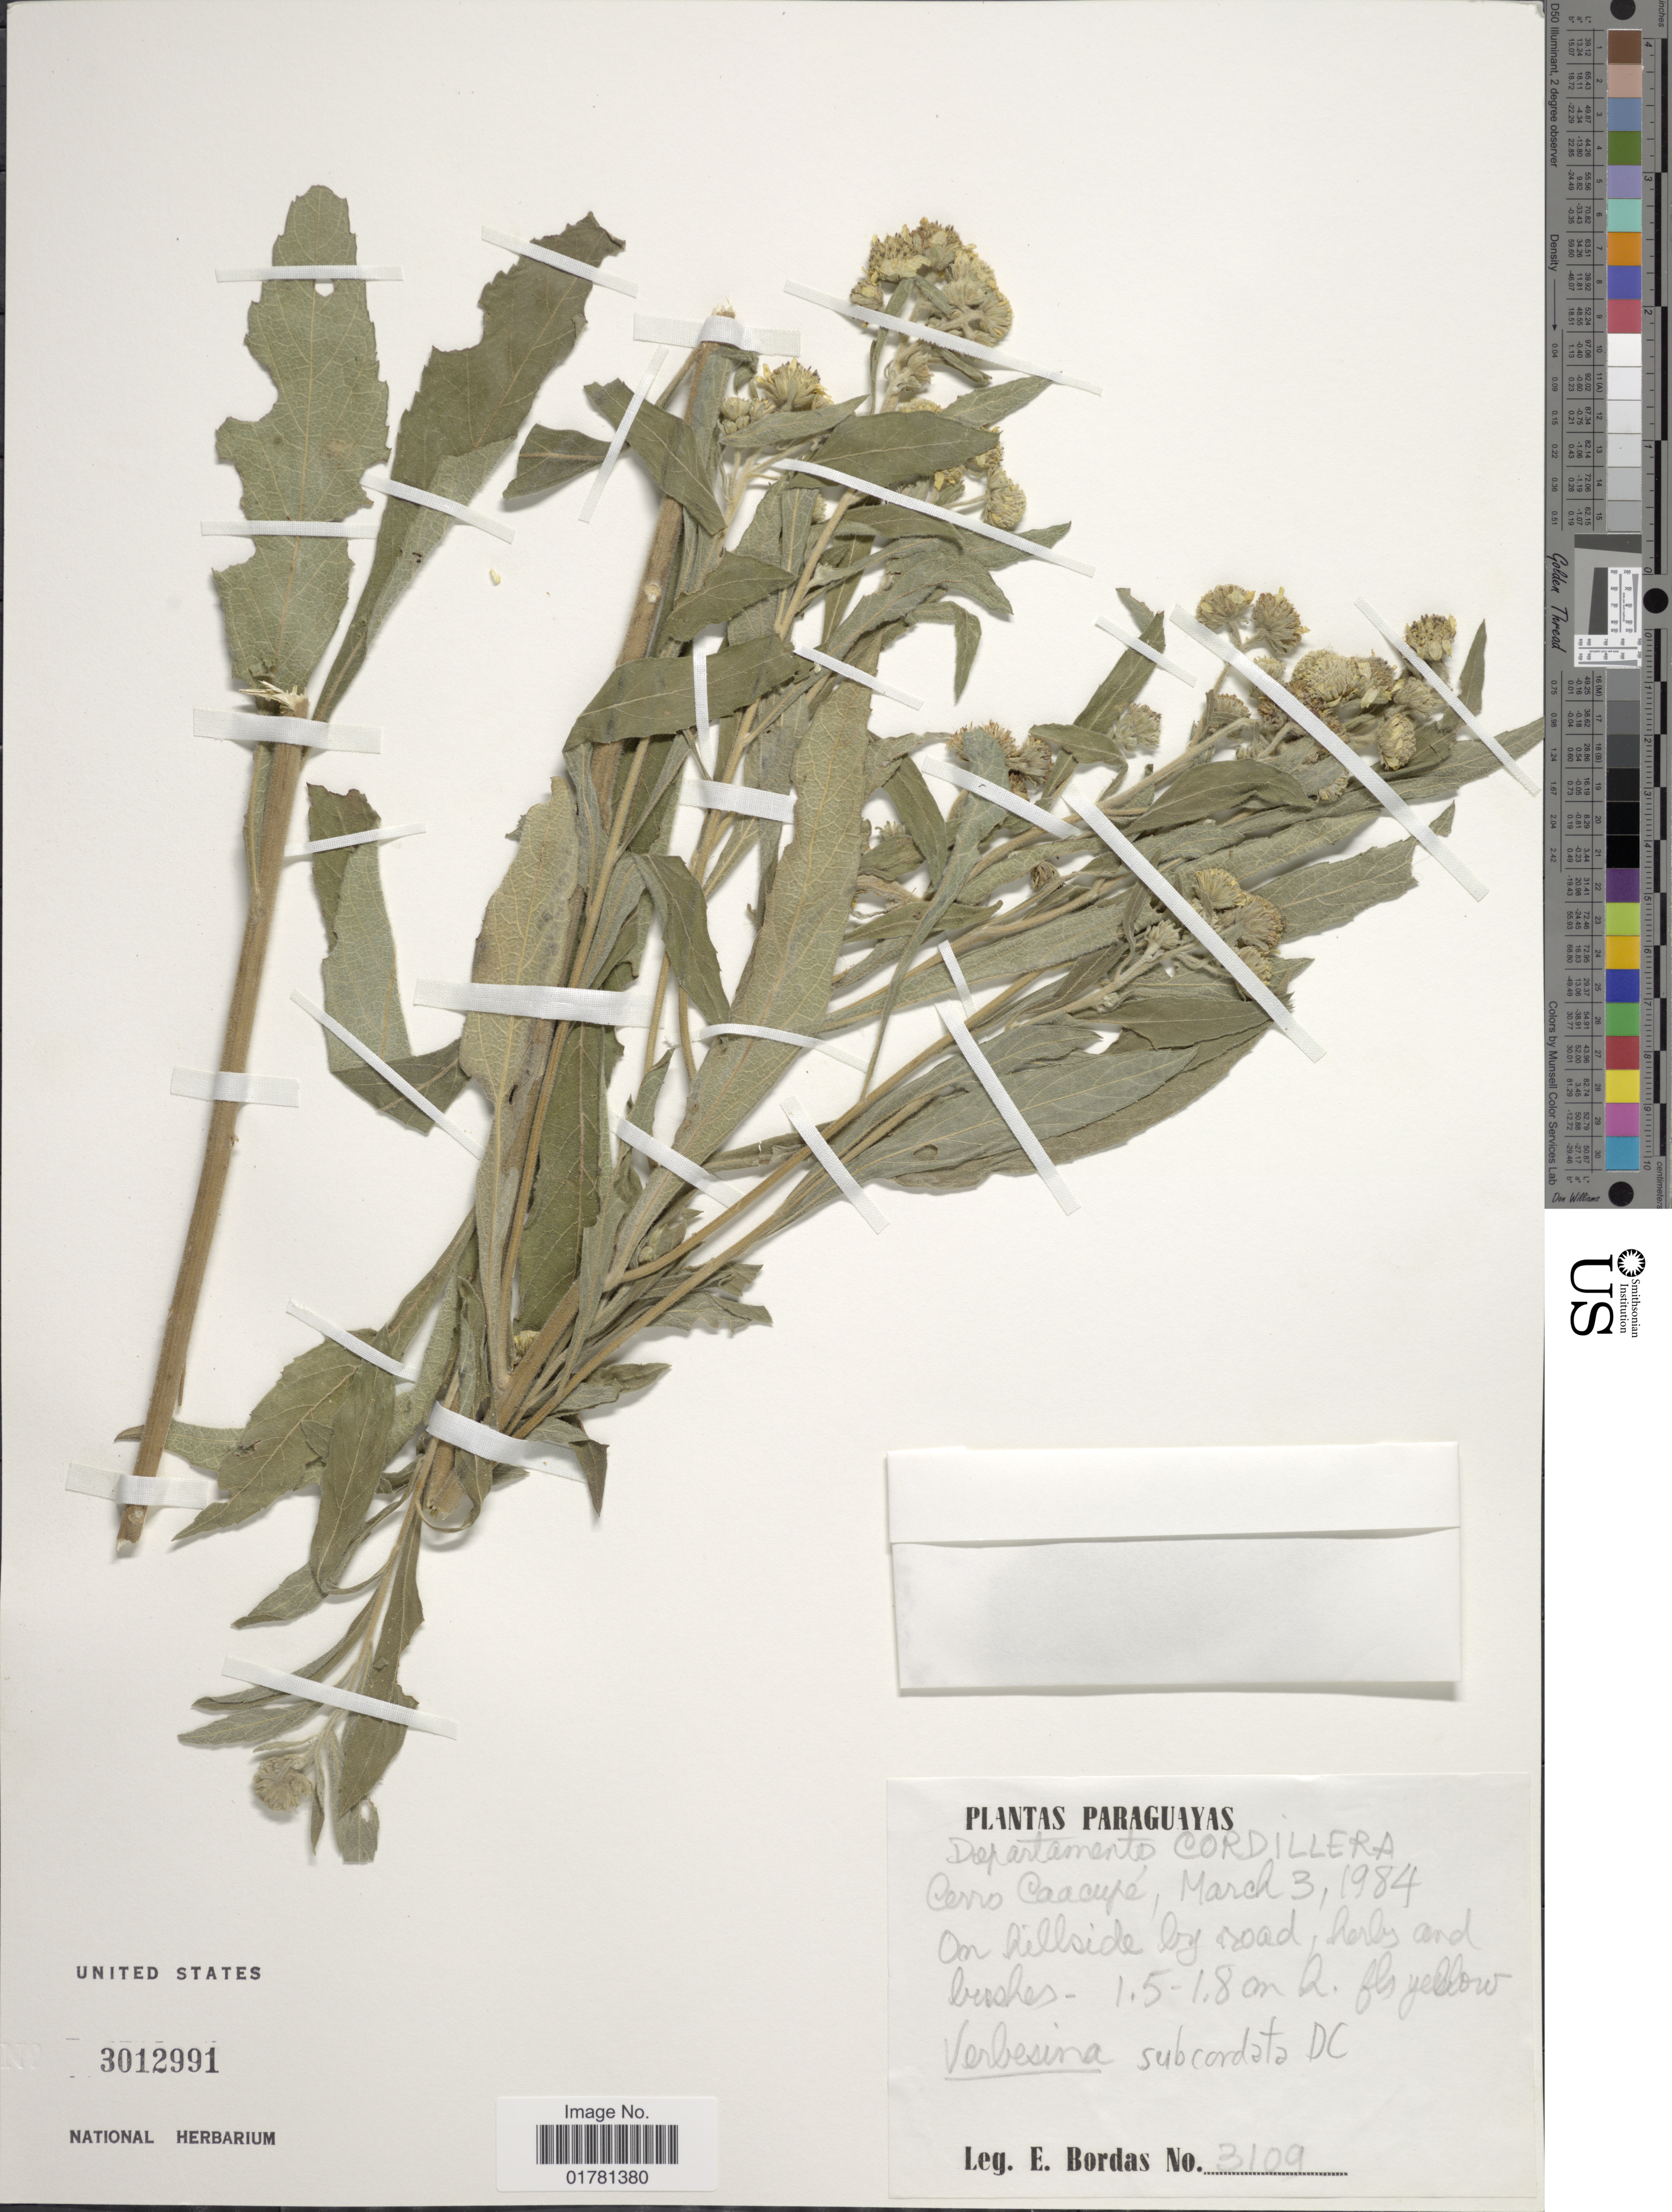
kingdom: Plantae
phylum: Tracheophyta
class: Magnoliopsida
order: Asterales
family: Asteraceae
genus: Verbesina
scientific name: Verbesina subcordata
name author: DC.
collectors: E. Bordas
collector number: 3109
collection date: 1984-03-03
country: Paraguay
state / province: Cordillera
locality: Departamento Cordillera, Cerro Caacupé, On hillside by road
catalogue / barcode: US 3012991